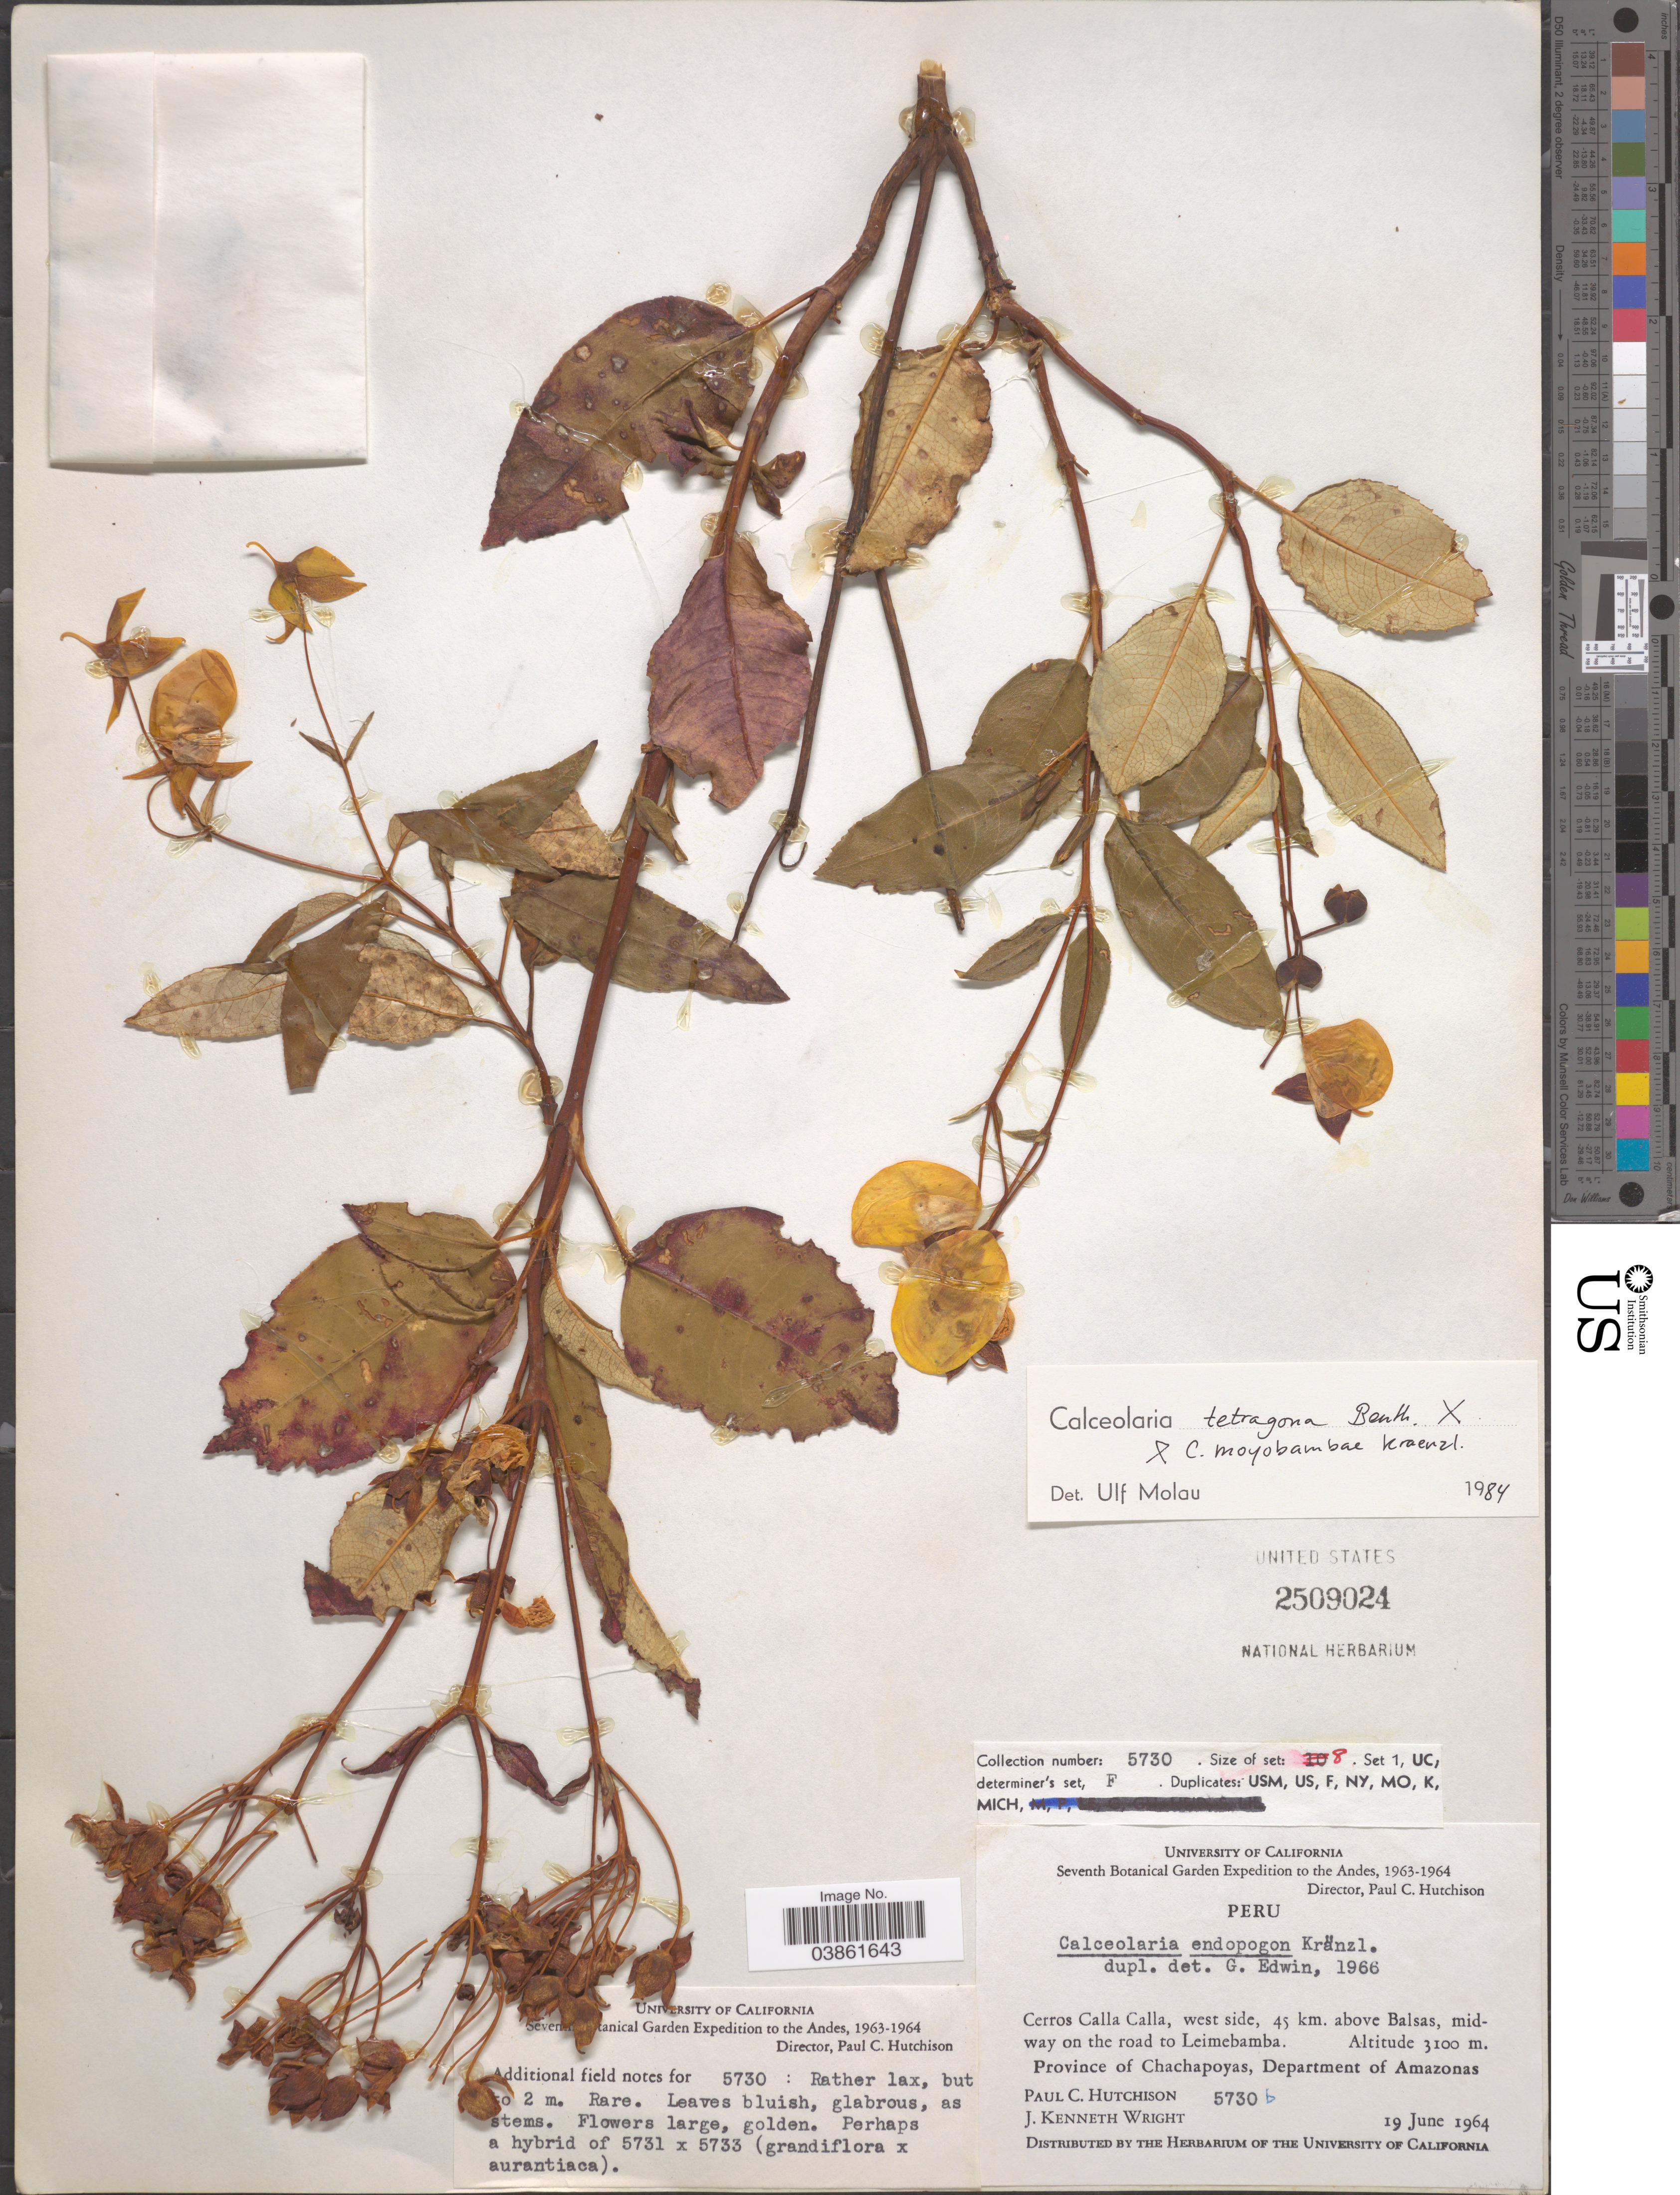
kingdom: Plantae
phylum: Tracheophyta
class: Magnoliopsida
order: Lamiales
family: Calceolariaceae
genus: Calceolaria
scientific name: Calceolaria tetragona subsp. tetragona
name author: Benth.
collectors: P. C. Hutchison & J. K. Wright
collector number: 5730b*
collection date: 1964-06-19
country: Peru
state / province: Amazonas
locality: The Andes. Cerros Calla Calla, west side, 45 km. above Balsas, midway on the road to Leimebamba. Province of Chachapoyas, Department of Amazonas.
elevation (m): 3100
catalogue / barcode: US 2509024